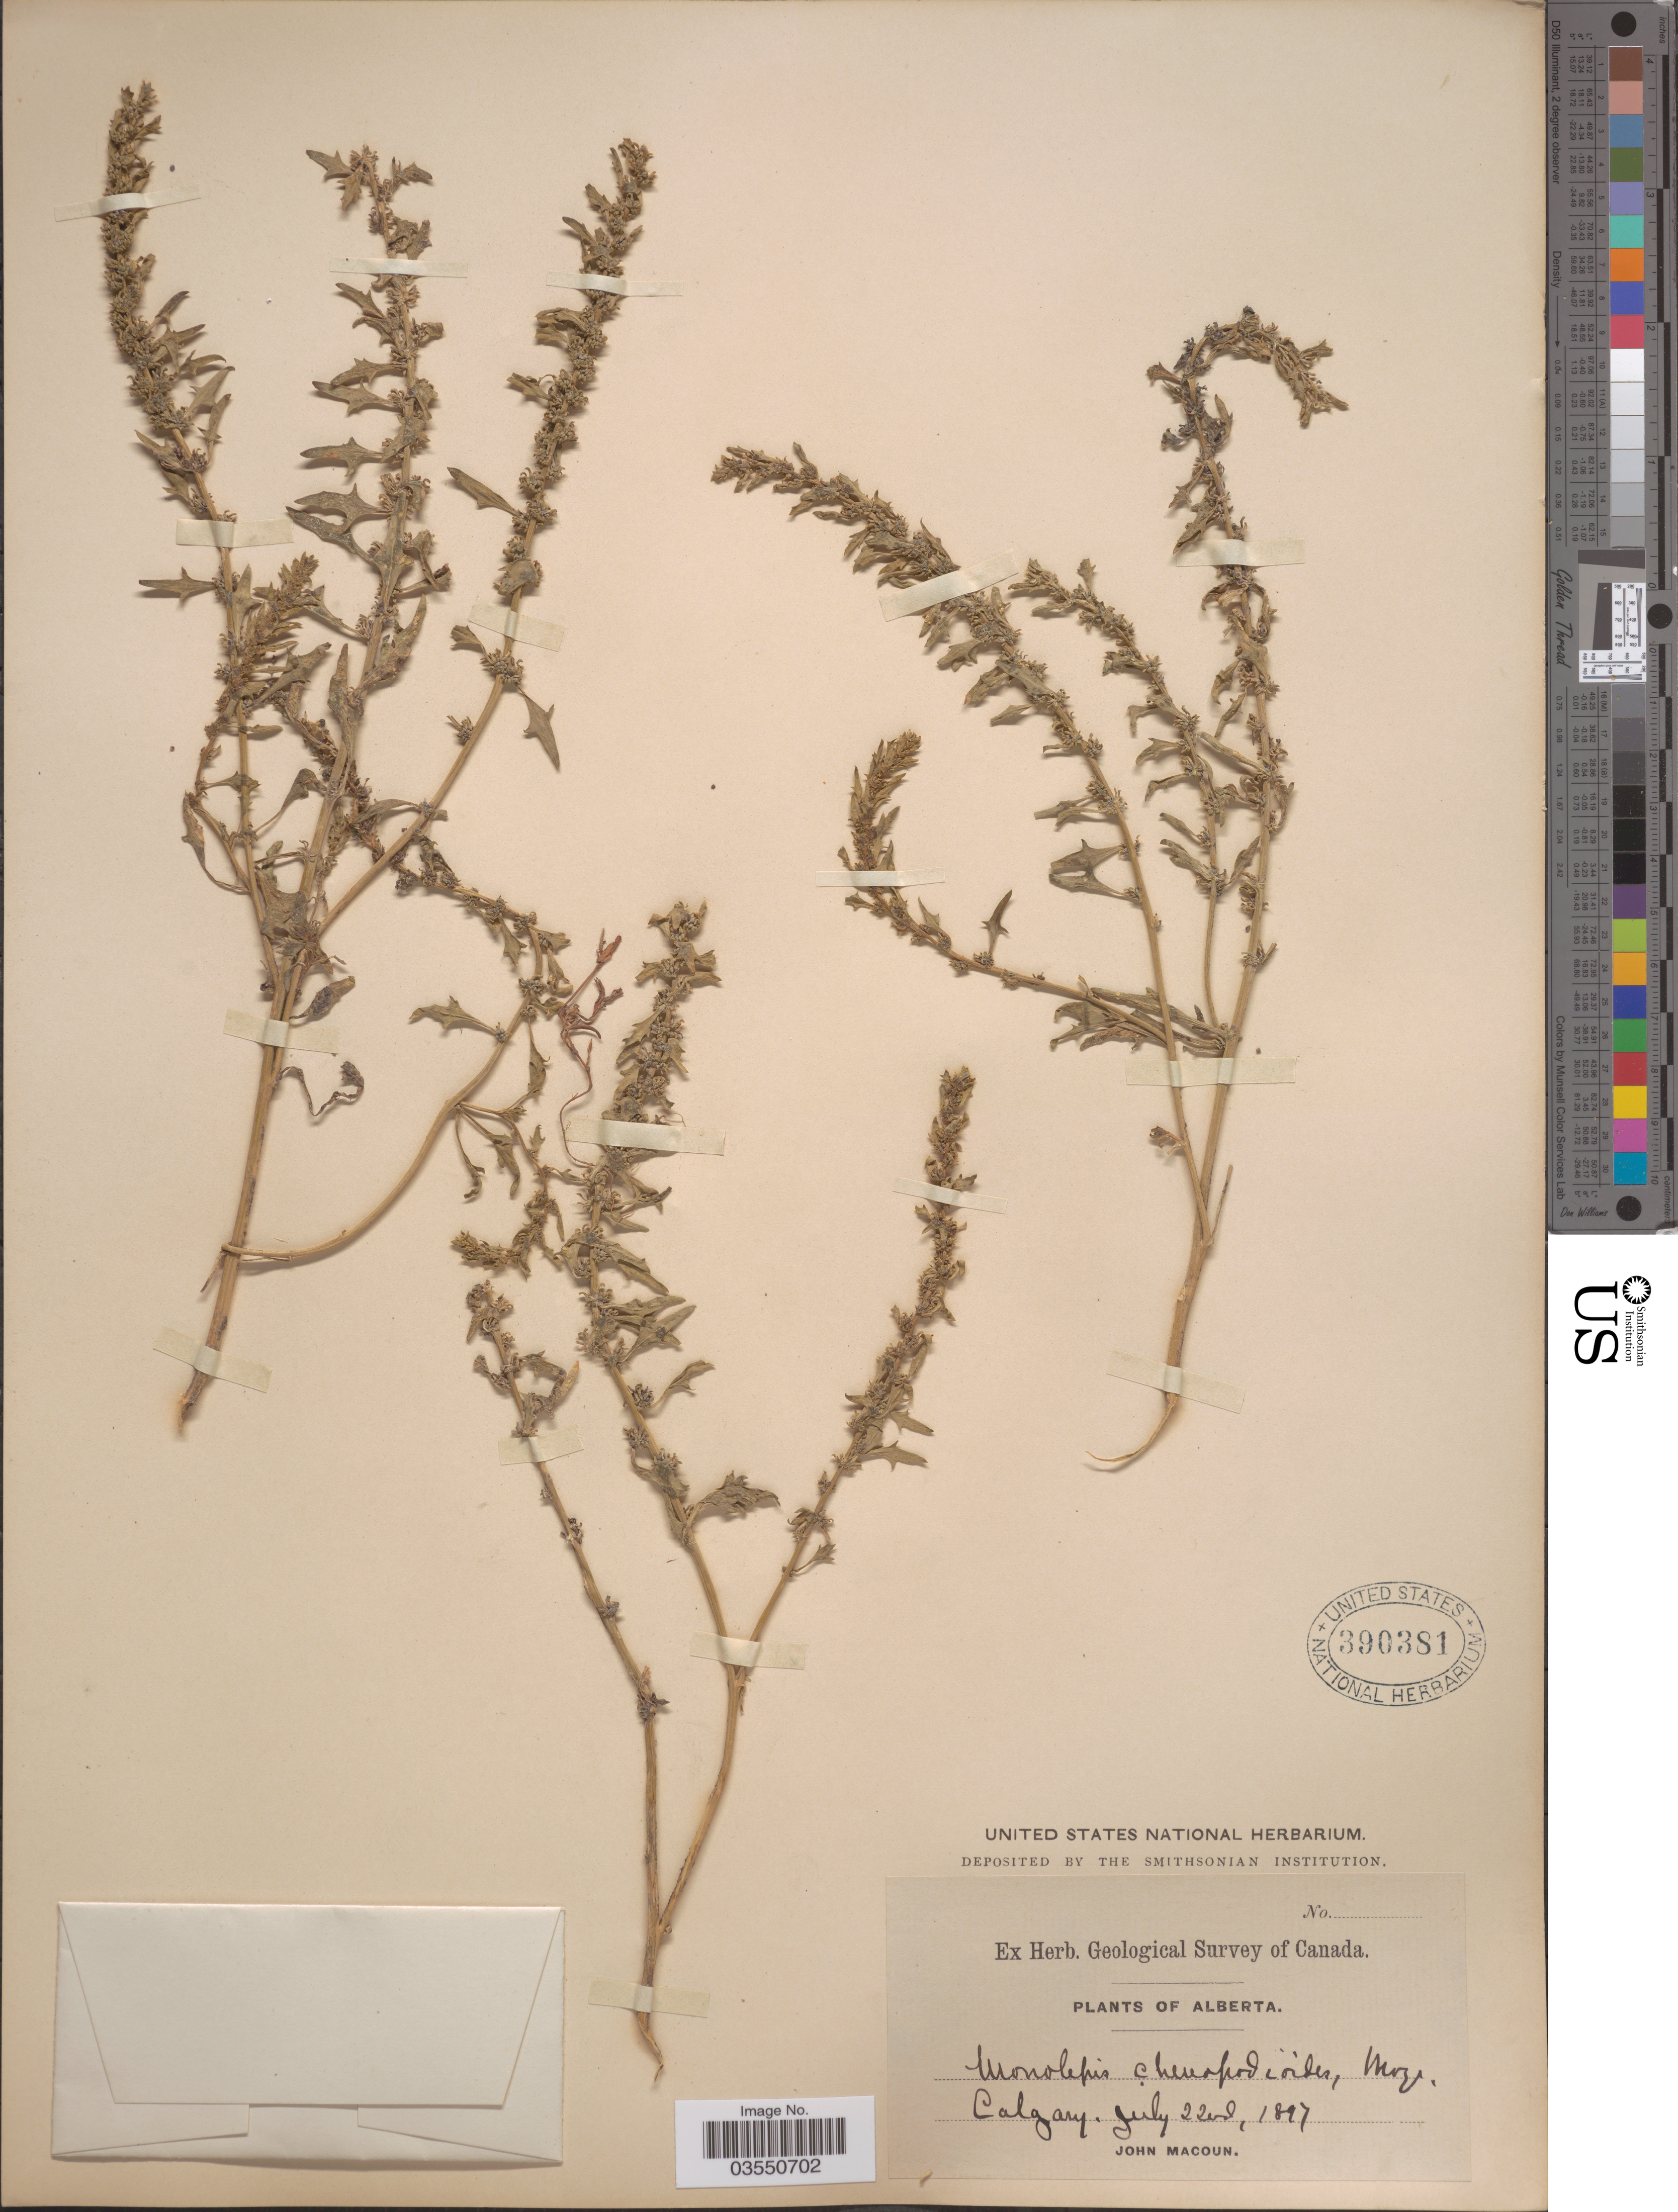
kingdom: Plantae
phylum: Tracheophyta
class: Magnoliopsida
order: Caryophyllales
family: Amaranthaceae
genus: Blitum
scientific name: Blitum nuttallianum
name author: Schult.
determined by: U.S. National Herbarium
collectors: J. Macoun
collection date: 1897-07-22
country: Canada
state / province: Alberta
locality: Calgary.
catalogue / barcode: US 390381